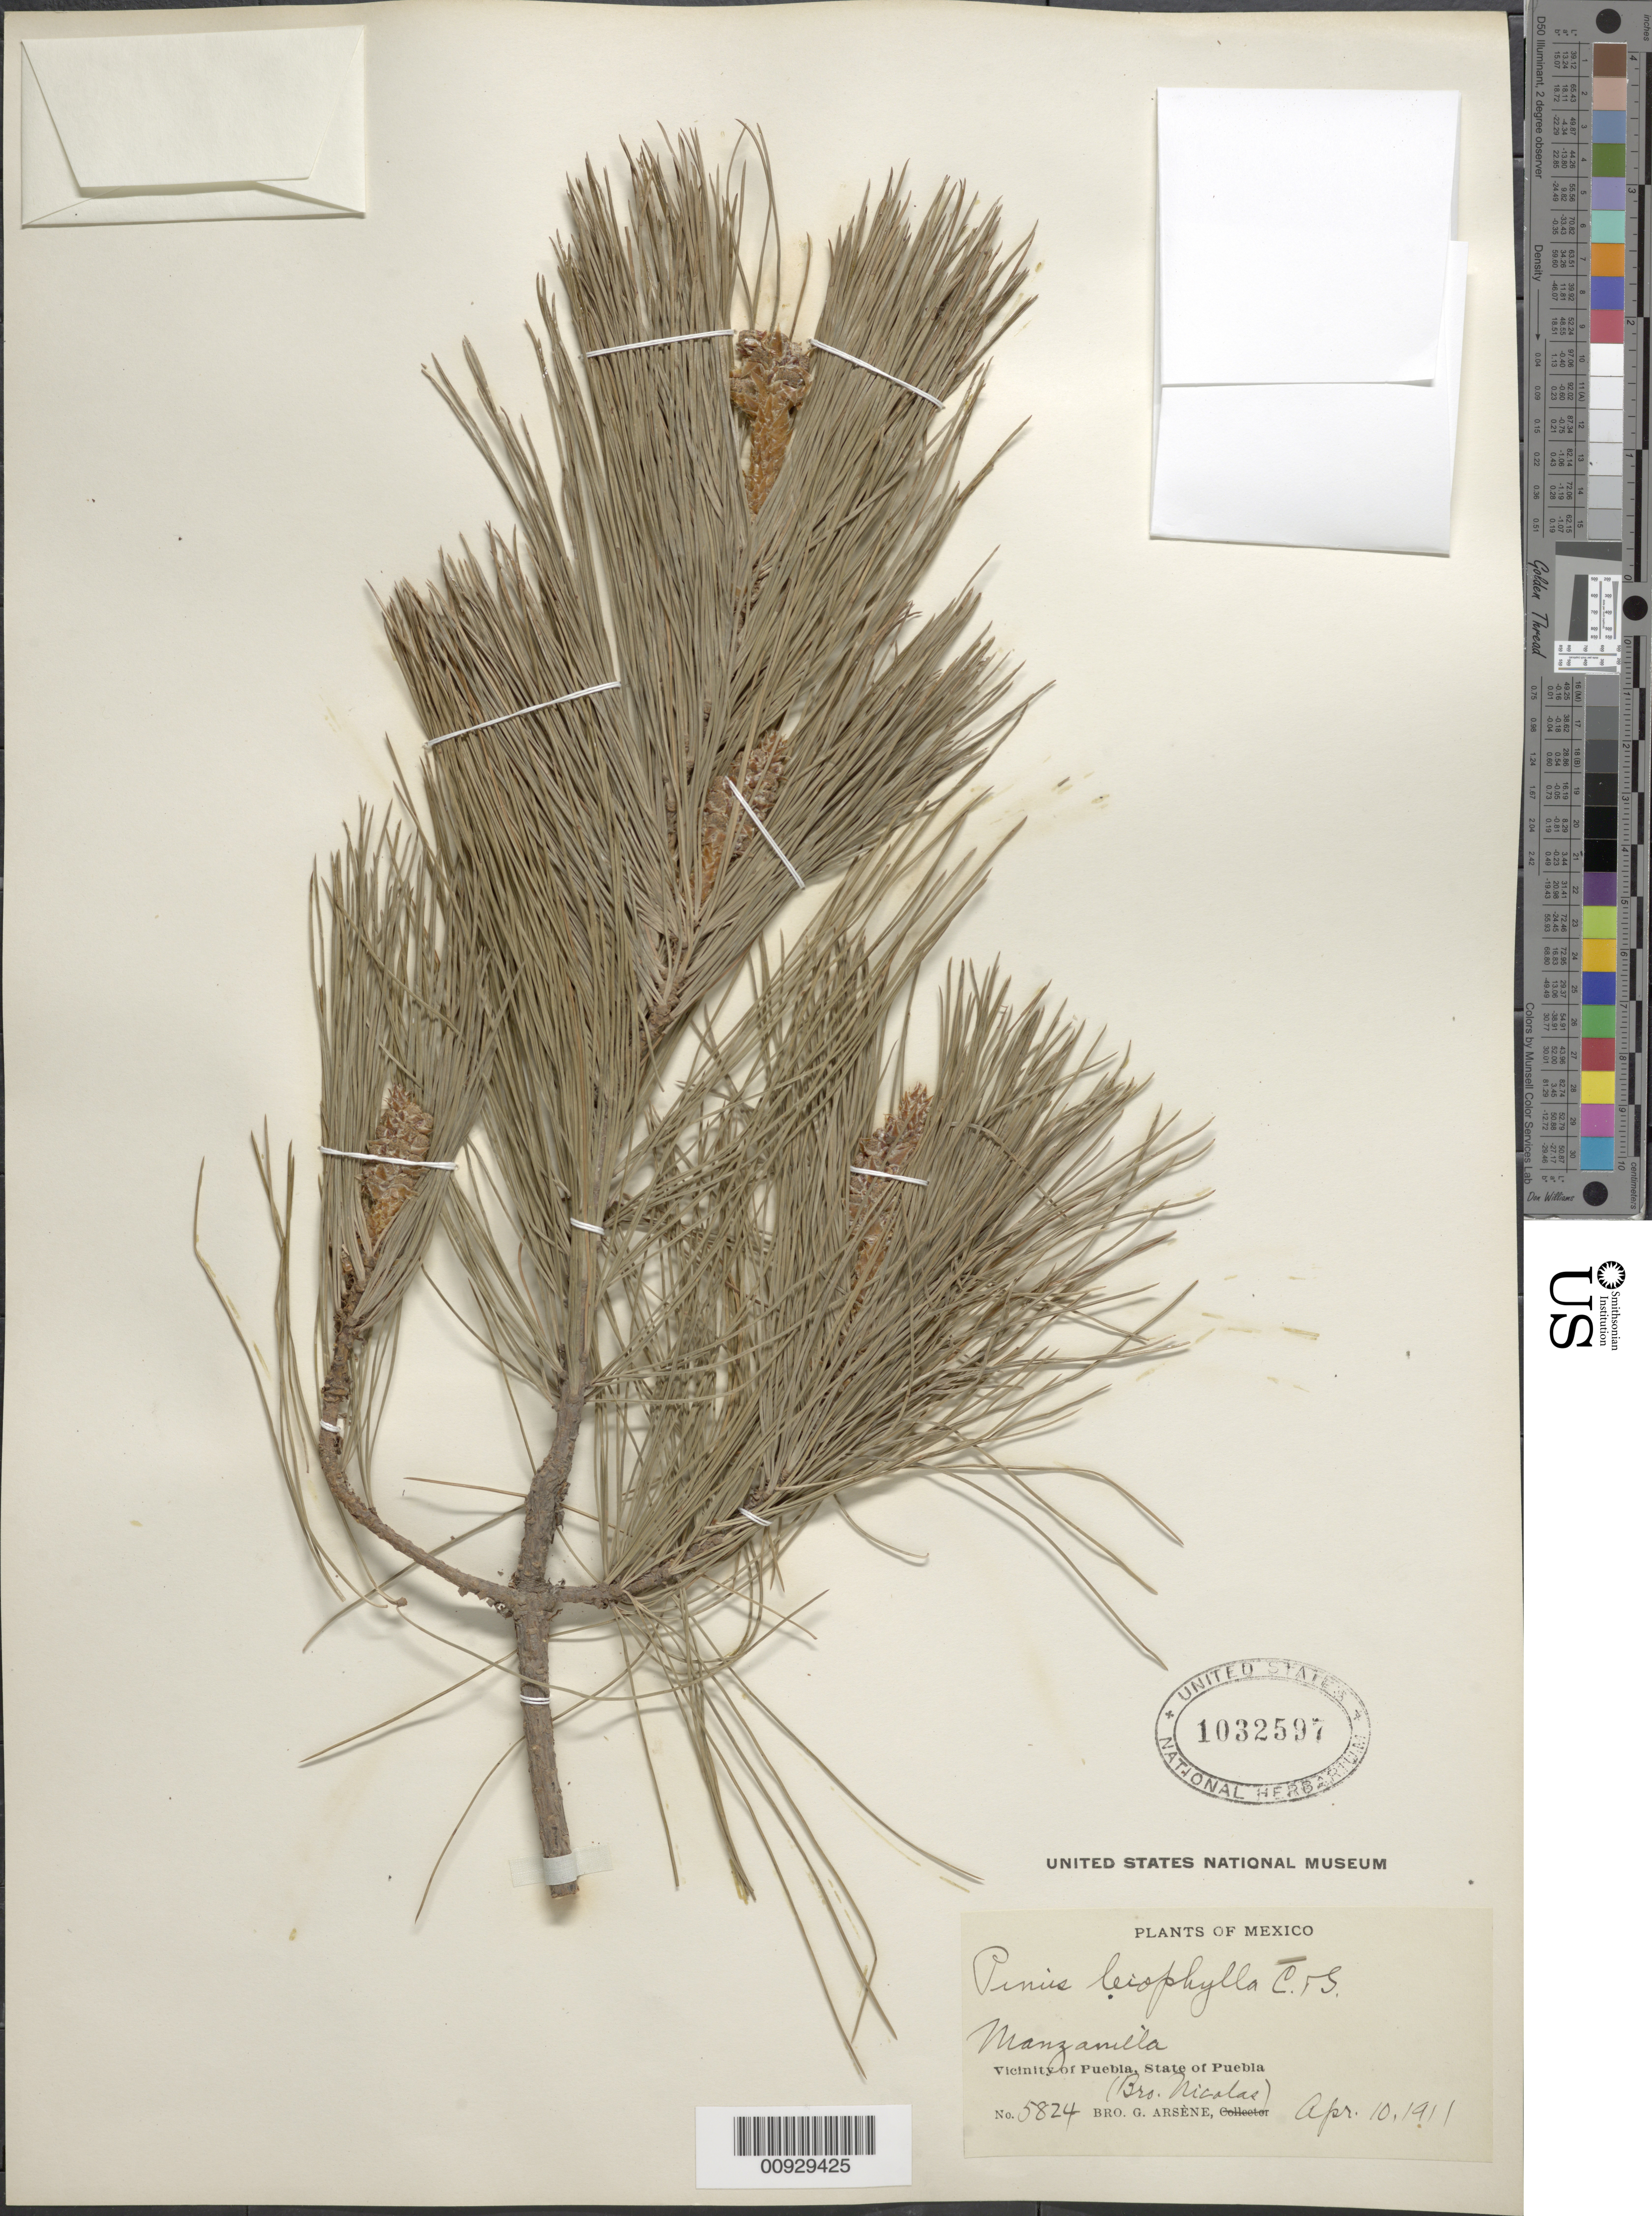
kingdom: Plantae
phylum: Tracheophyta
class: Pinopsida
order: Pinales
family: Pinaceae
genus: Pinus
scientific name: Pinus leiophylla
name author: Schiede ex Schltdl. & Cham.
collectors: B. Nicolas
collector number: Arsène, Bro. G. No. 5824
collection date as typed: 10 Apr 1911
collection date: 1911-04-10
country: Mexico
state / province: Puebla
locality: Manzanilla. Vicinity of Puebla, State of Puebla.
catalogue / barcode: US 1032597